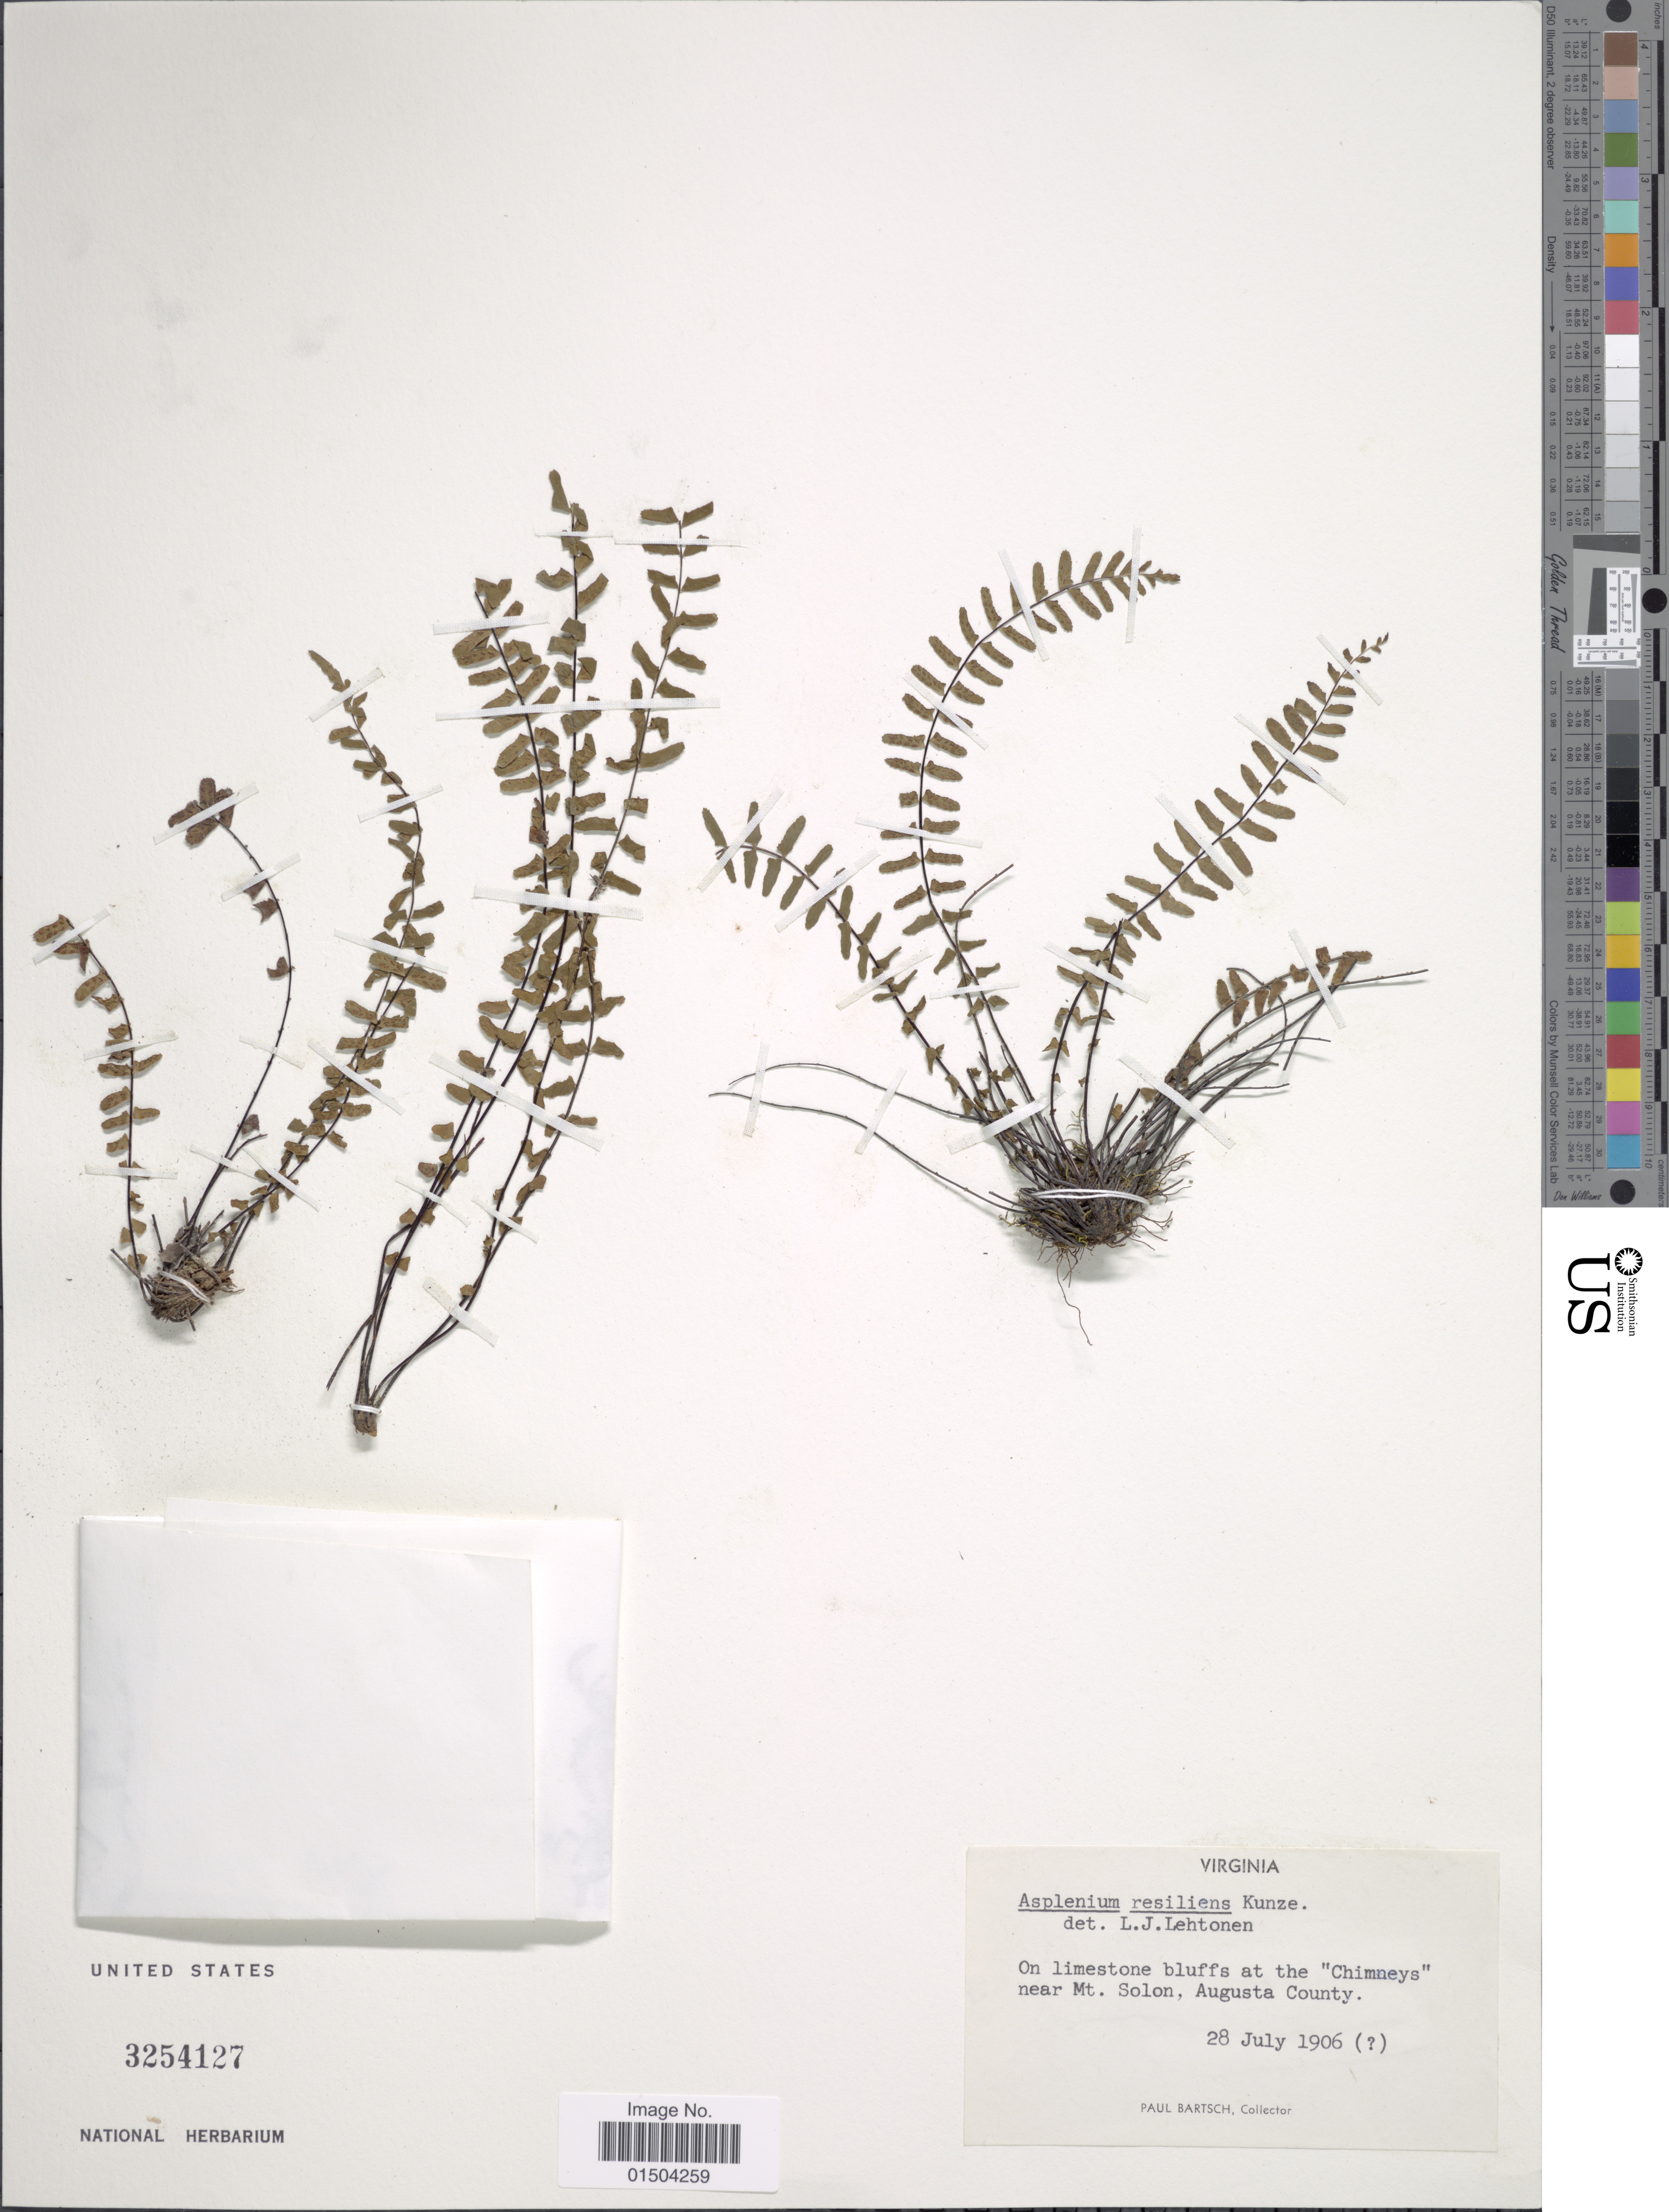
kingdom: Plantae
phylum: Tracheophyta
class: Polypodiopsida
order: Polypodiales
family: Aspleniaceae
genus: Asplenium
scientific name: Asplenium resiliens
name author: Kunze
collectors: P. Bartsch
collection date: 1906-07-28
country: United States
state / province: Virginia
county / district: Augusta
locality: On limetsone bluffs at the "Chimneys" near mt. Solon, Augusta County.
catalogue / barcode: US 3254127